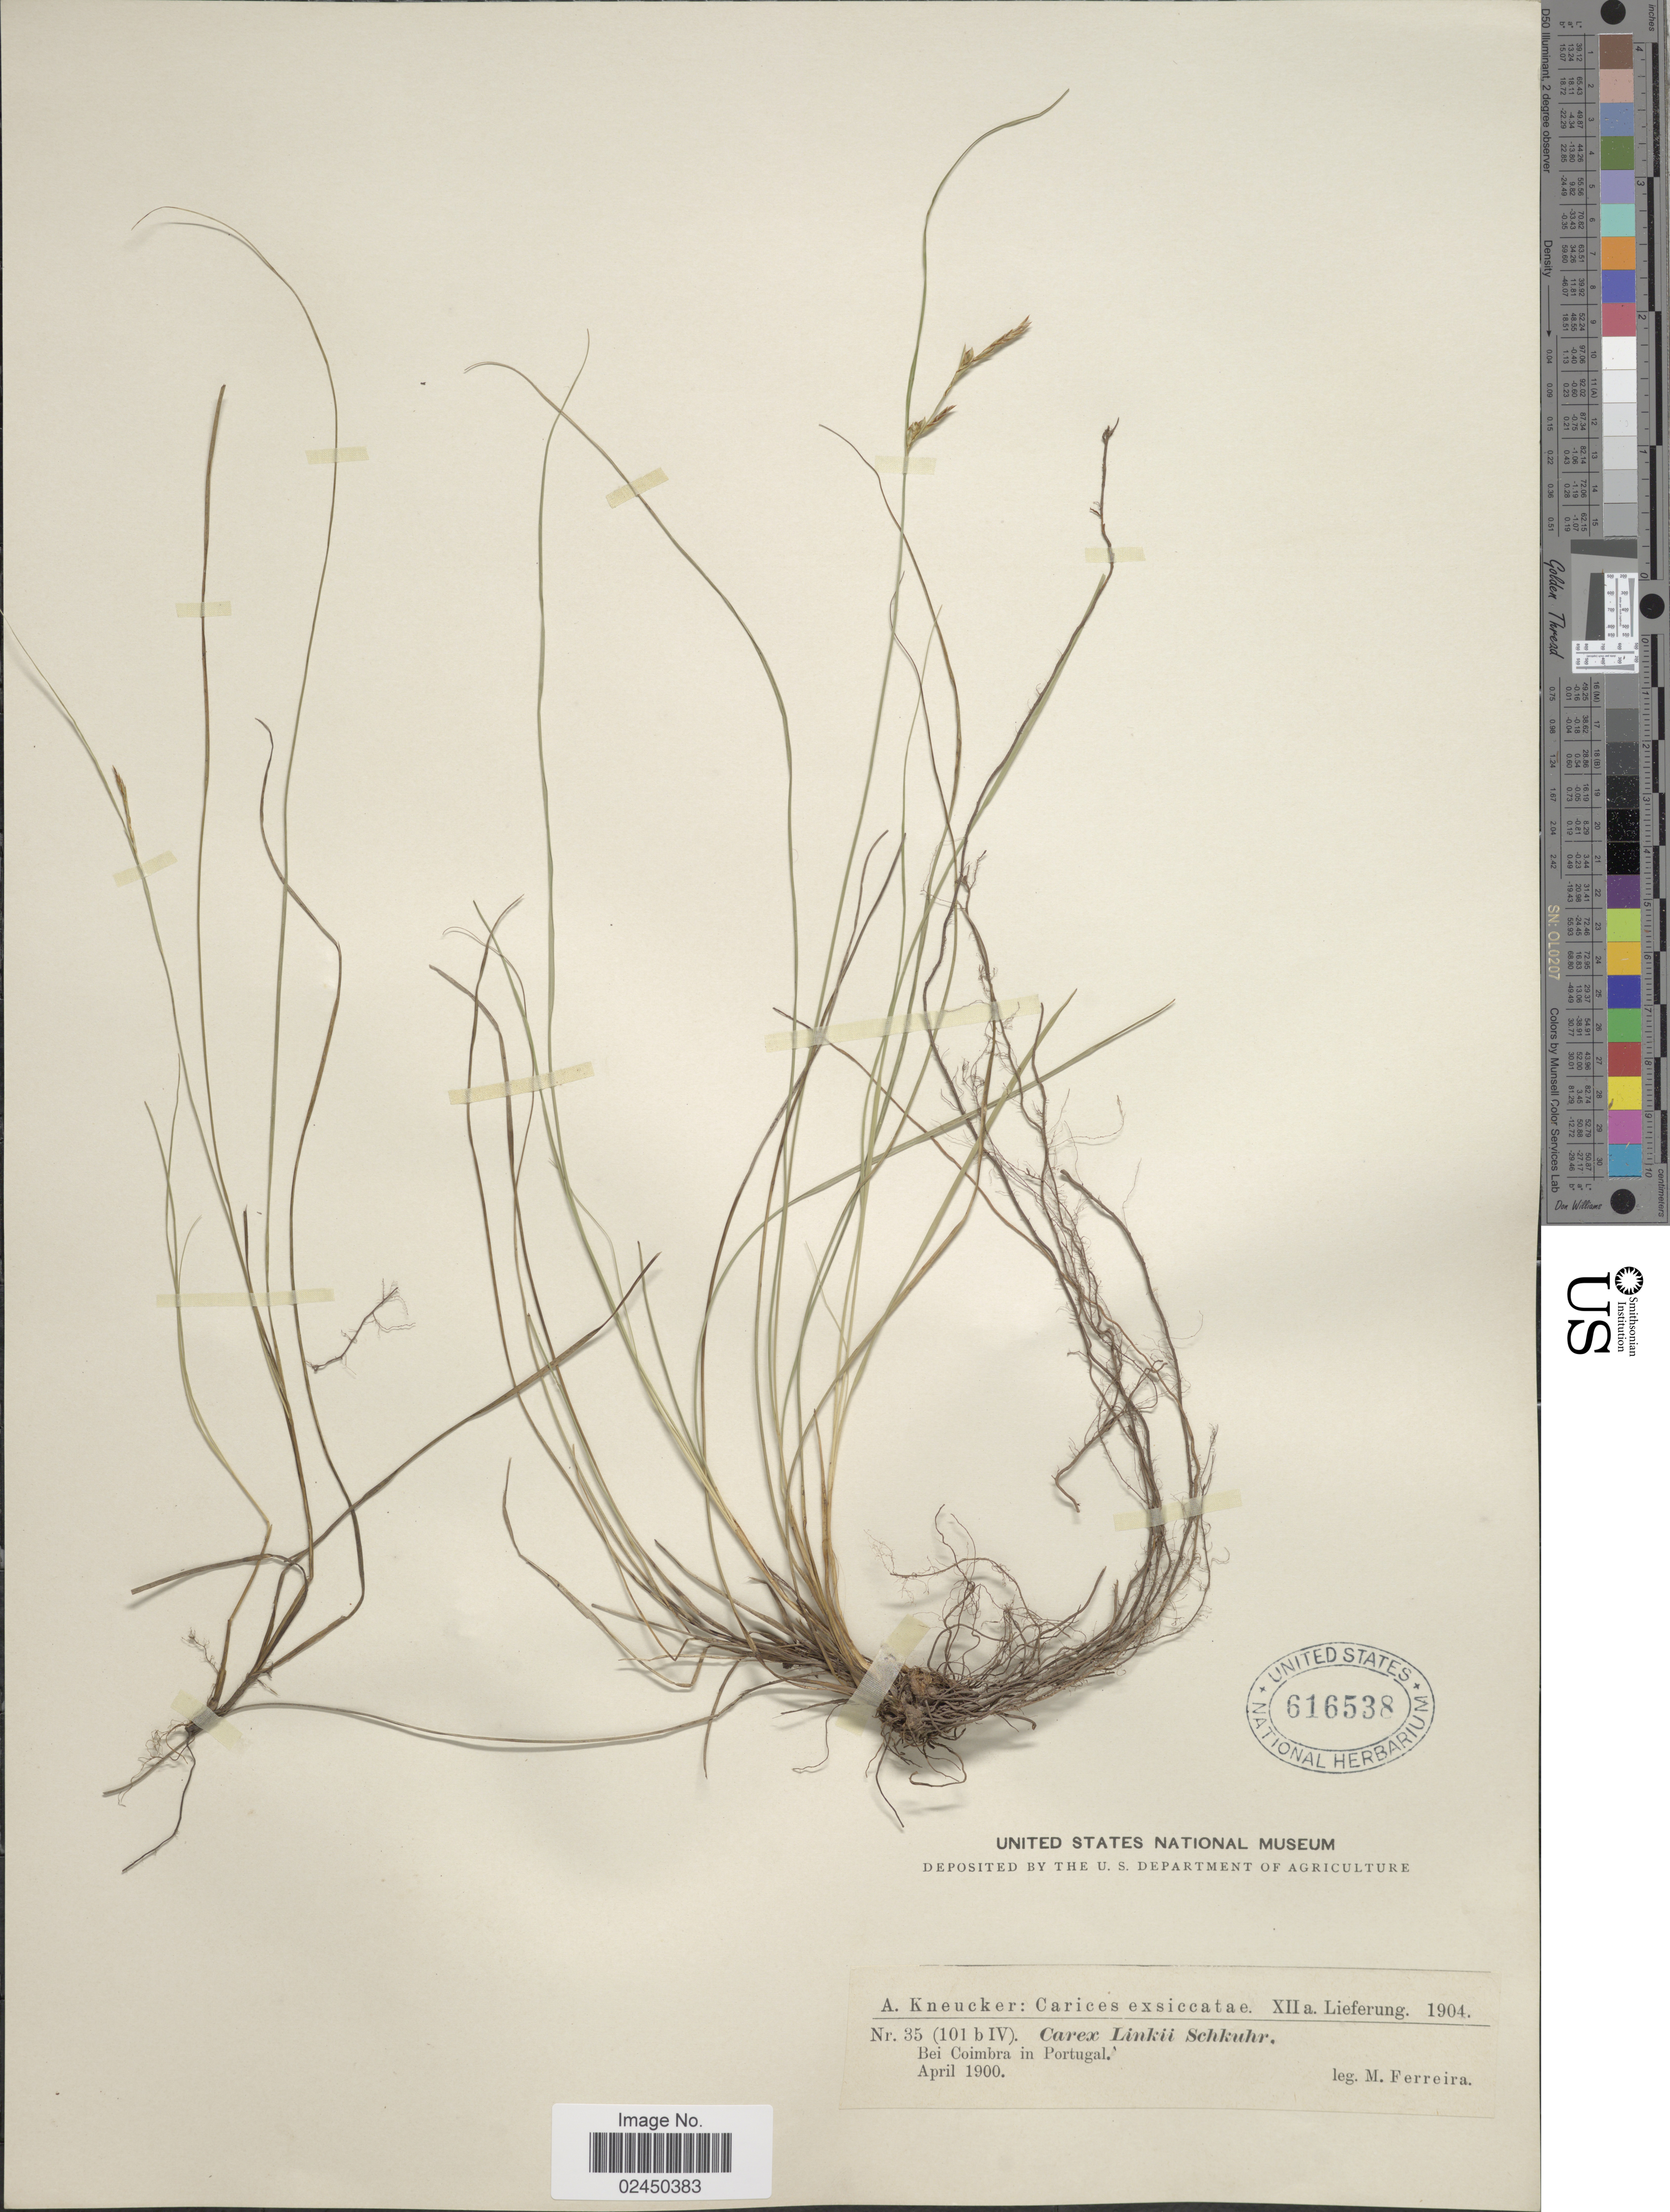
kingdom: Plantae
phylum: Tracheophyta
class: Liliopsida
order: Poales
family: Cyperaceae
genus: Carex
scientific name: Carex distachya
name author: Desf.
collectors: M. Ferreira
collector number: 35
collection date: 1900-04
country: Portugal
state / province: Coimbra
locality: Bei Coimbra in Portugal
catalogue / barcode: US 616538